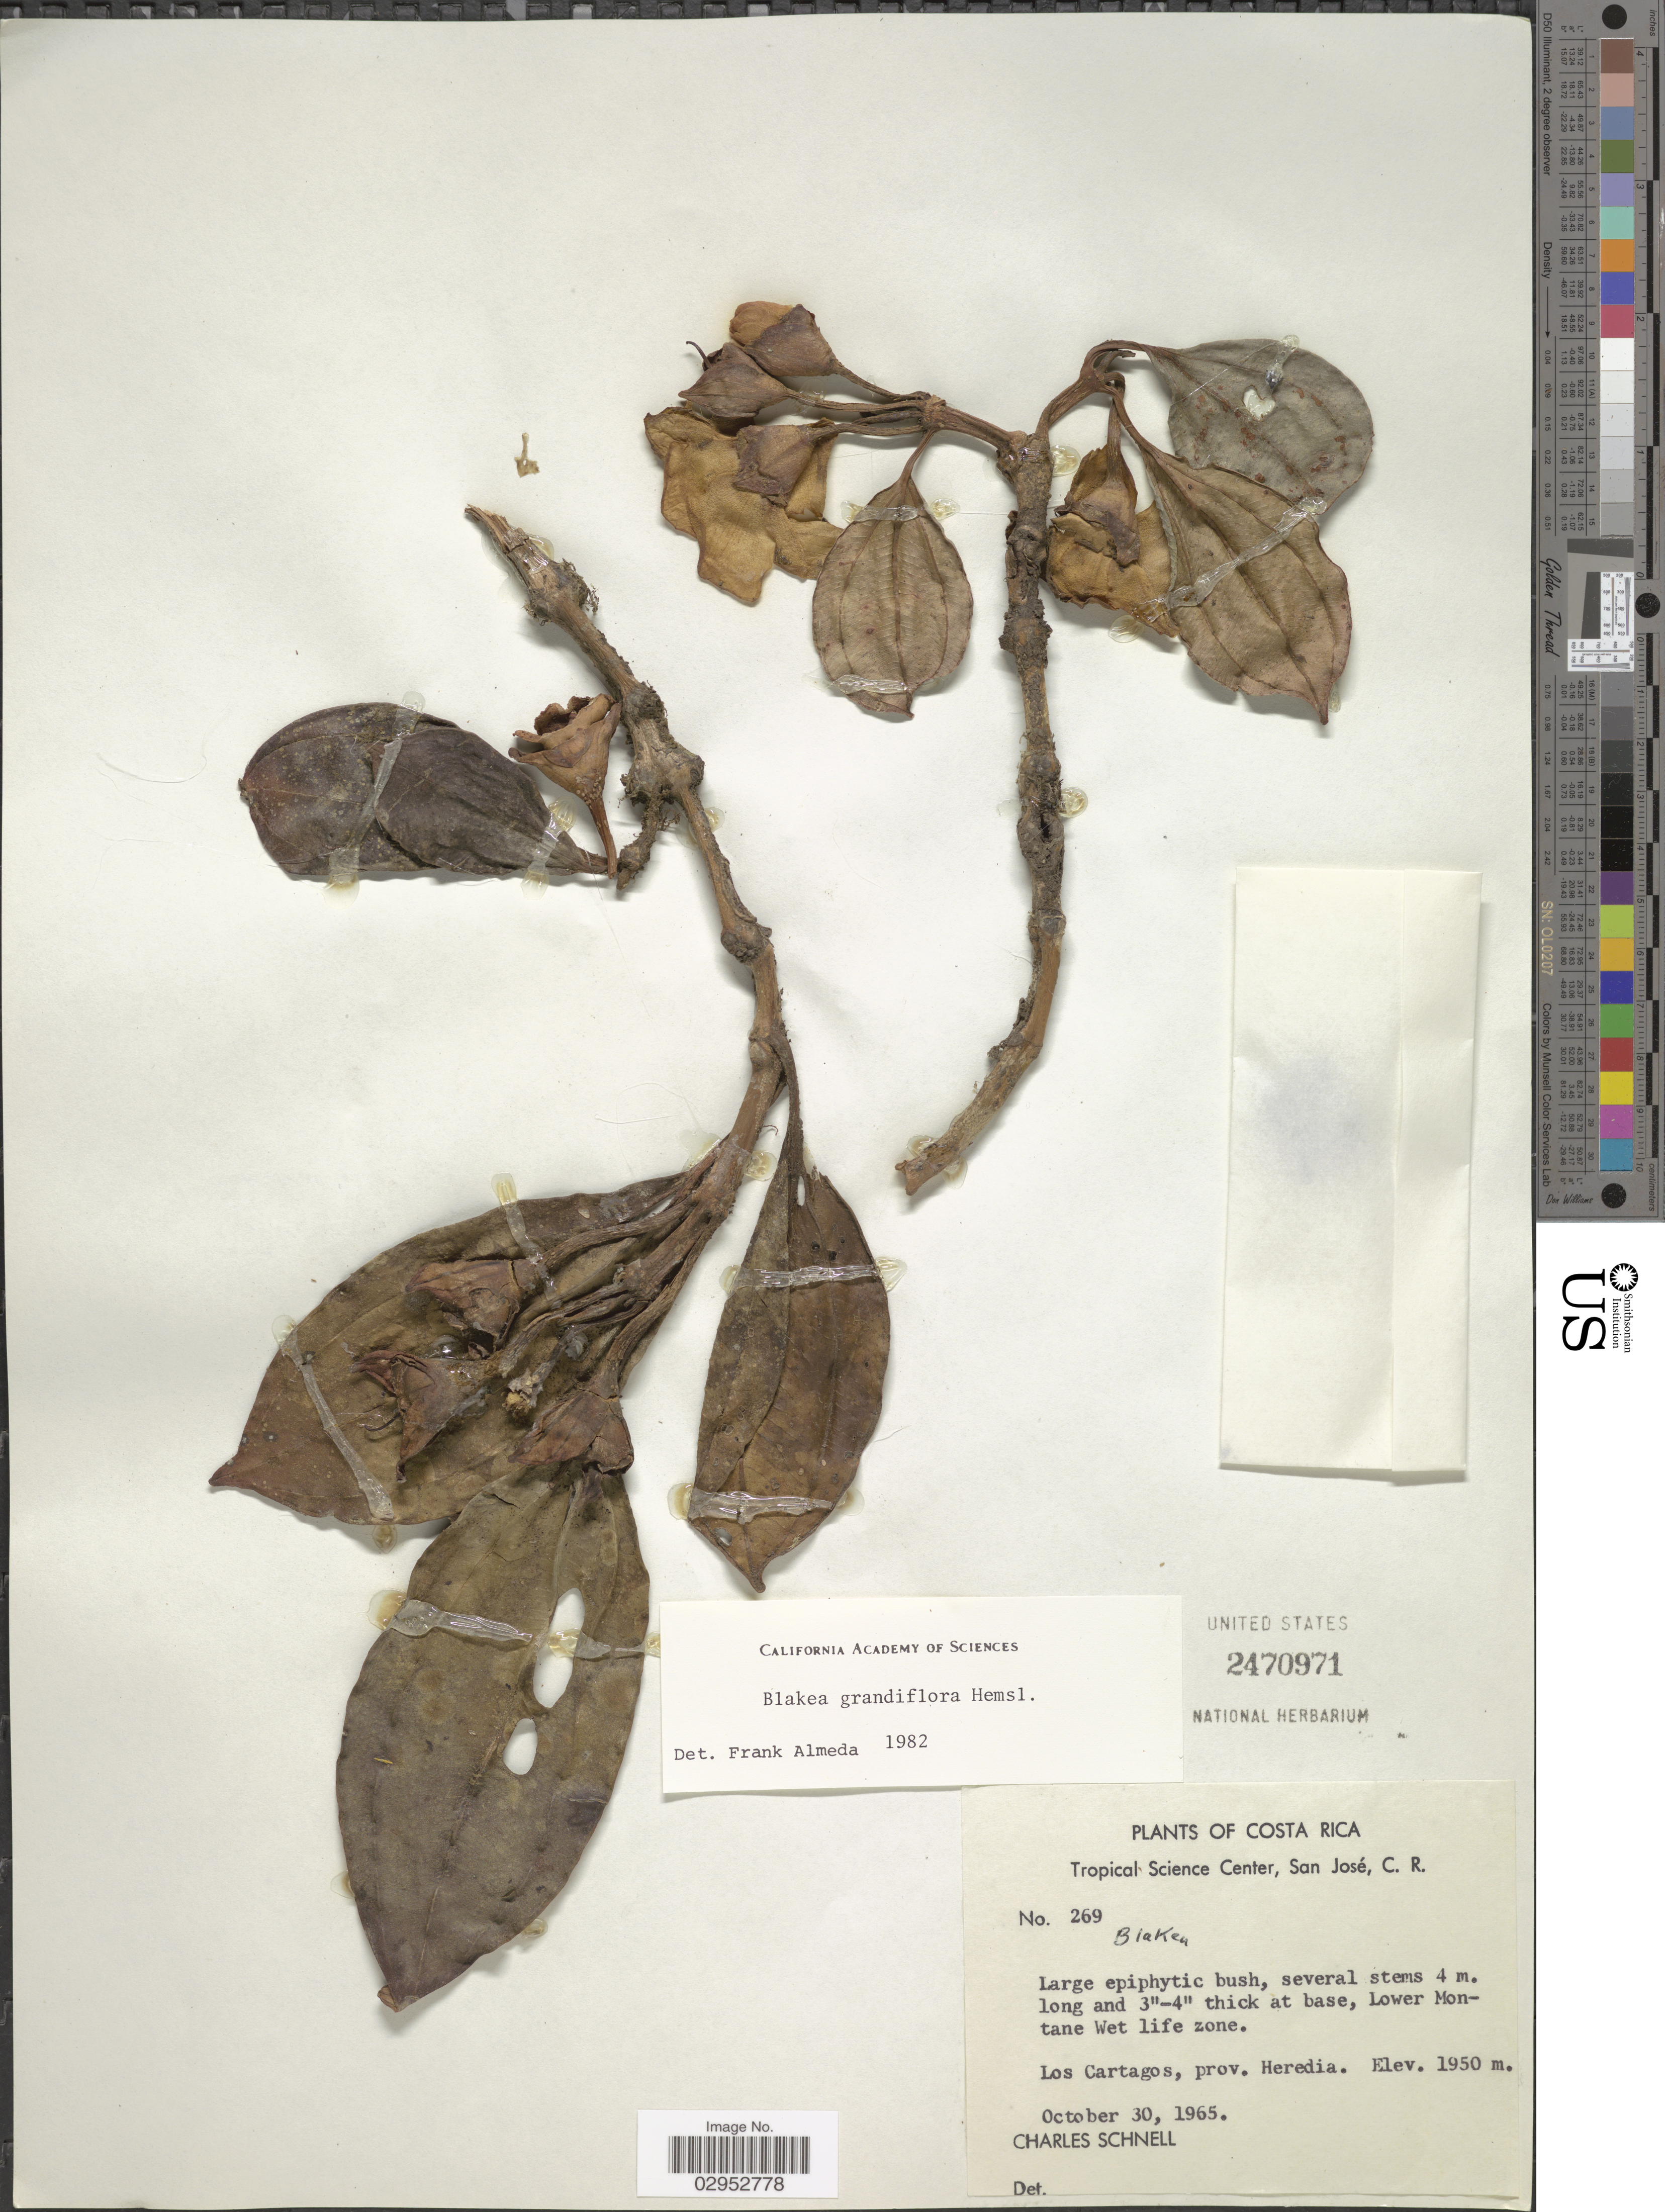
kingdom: Plantae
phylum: Tracheophyta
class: Magnoliopsida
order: Myrtales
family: Melastomataceae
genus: Blakea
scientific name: Blakea grandiflora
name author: Hemsl.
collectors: C. Schnell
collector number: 269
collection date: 1965-10-30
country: Costa Rica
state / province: Heredia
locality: Lower Montane Wet life zone. Los Cartagos, prov. Heredia.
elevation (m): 1950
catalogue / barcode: US 2470971